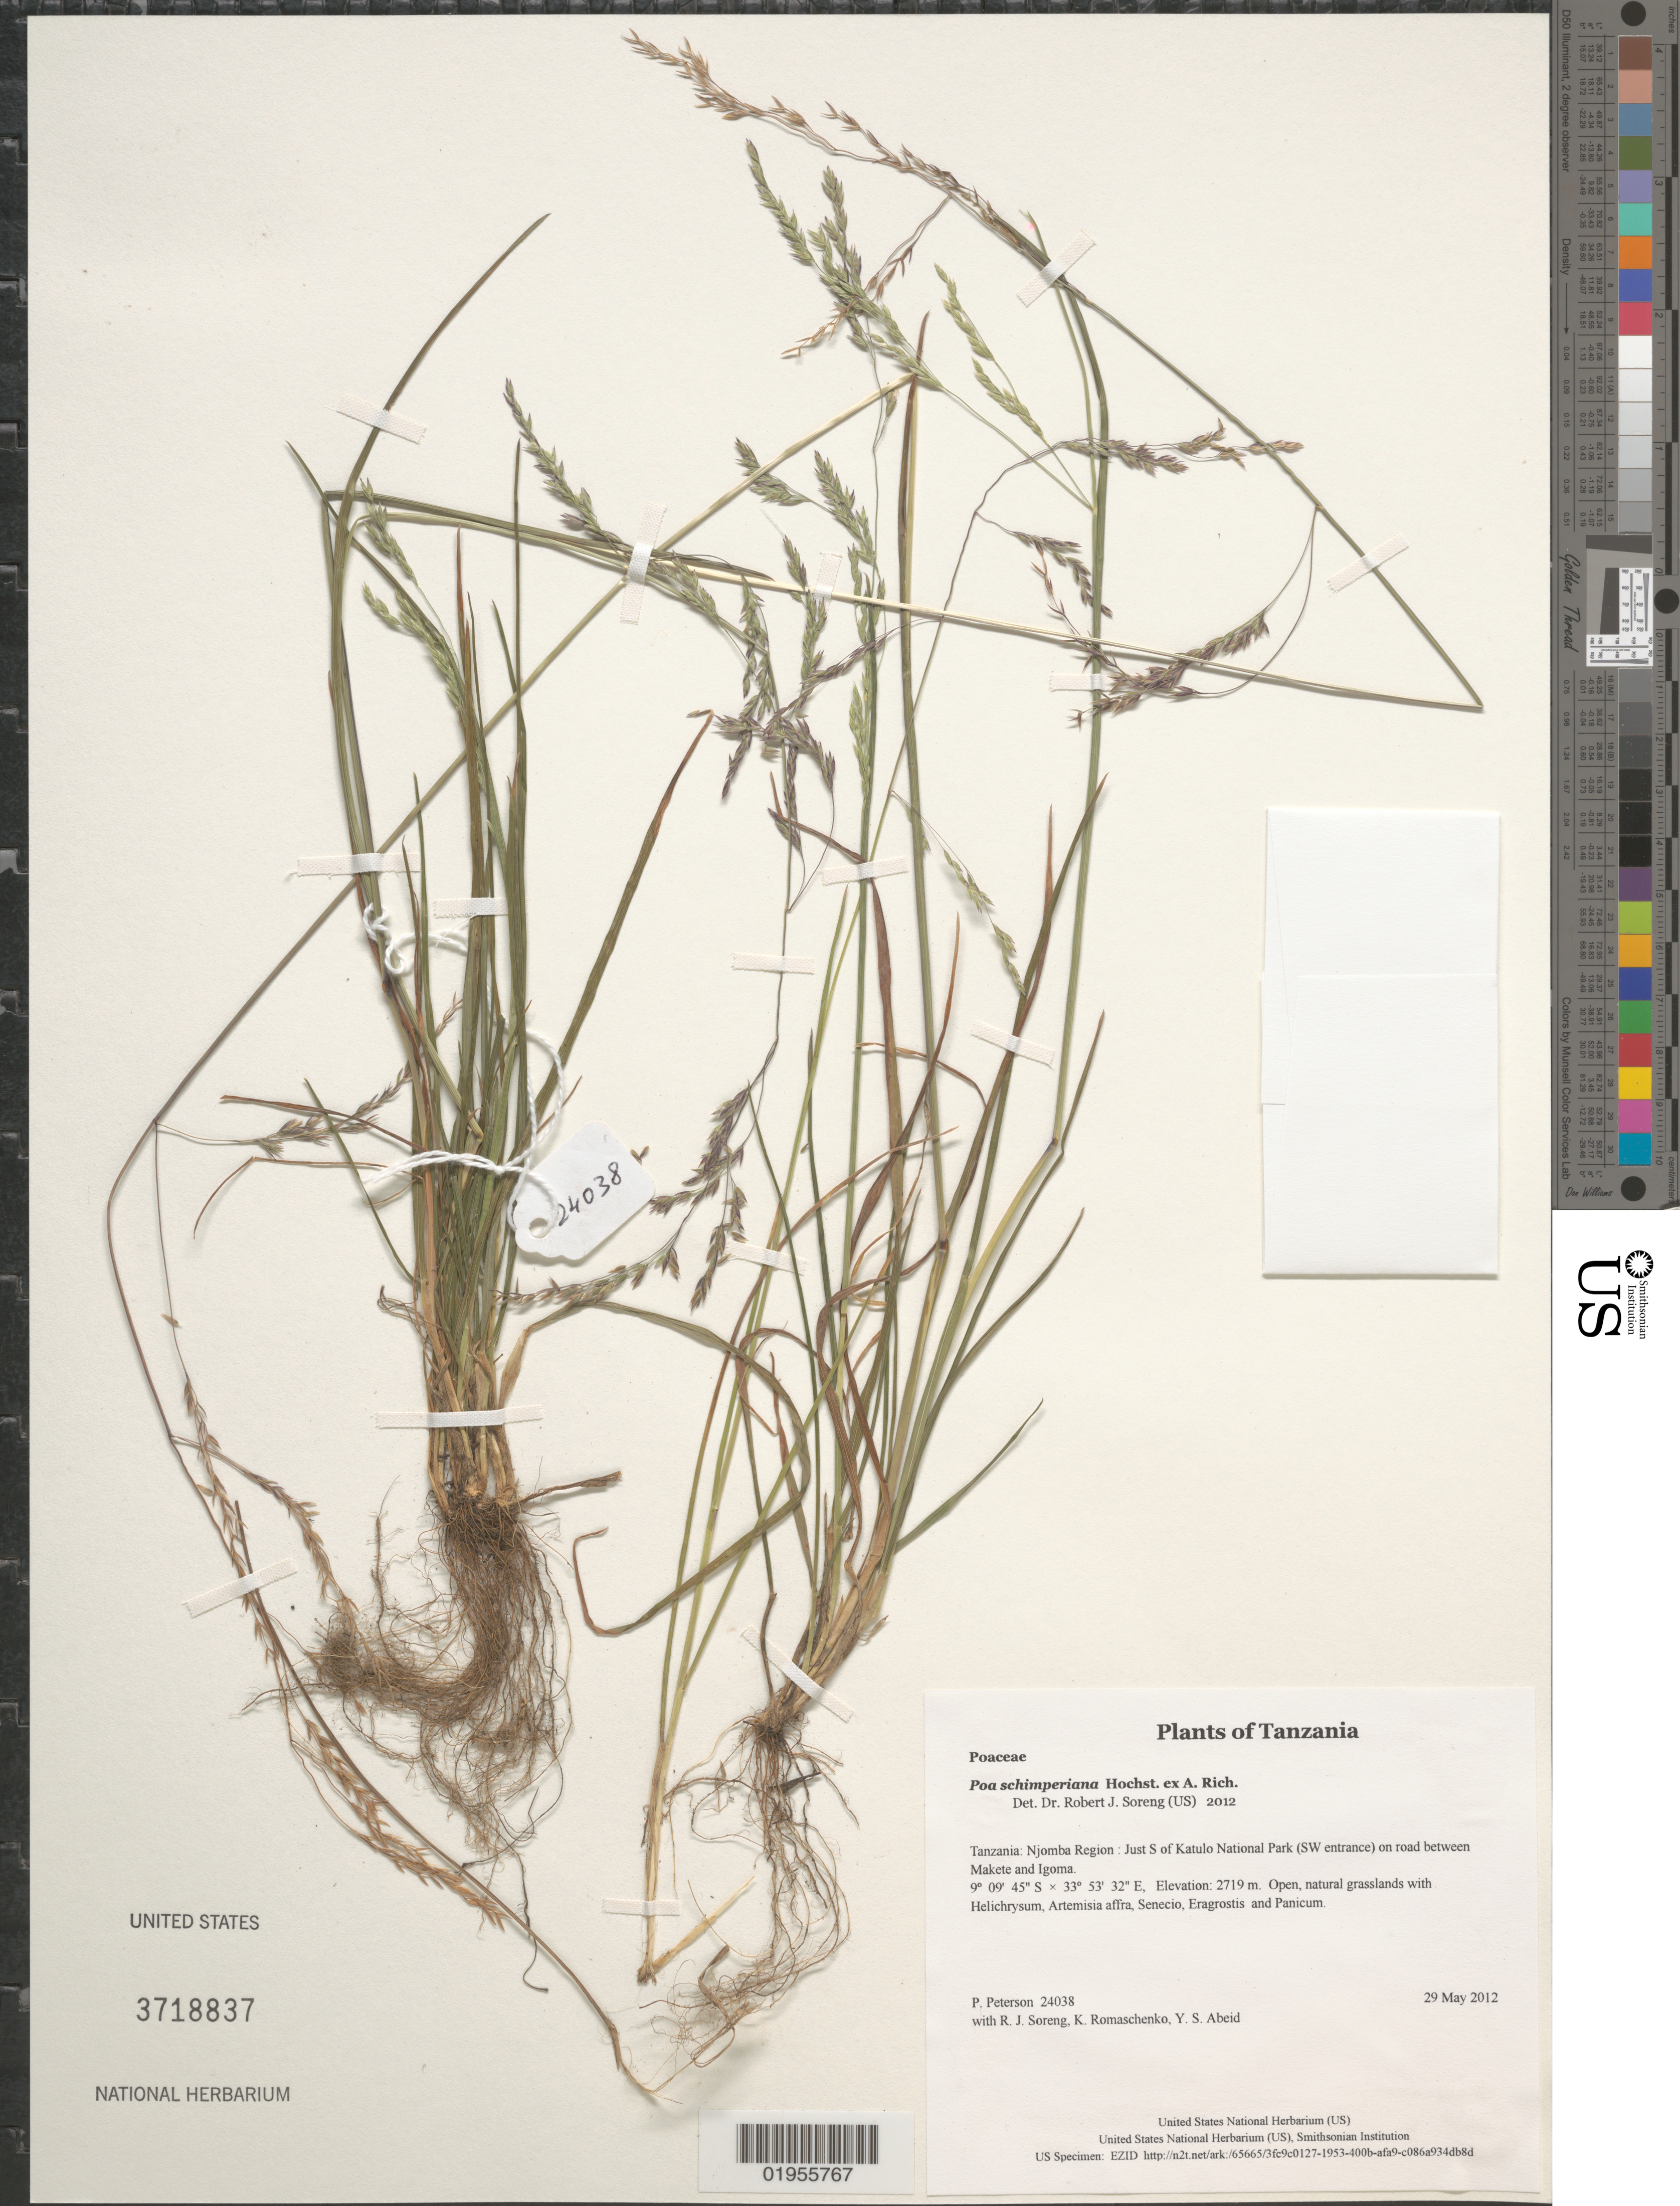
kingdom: Plantae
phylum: Tracheophyta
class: Liliopsida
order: Poales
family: Poaceae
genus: Poa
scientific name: Poa schimperiana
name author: Hochst. ex A. Rich.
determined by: Soreng, Robert J., Research Associate (BOT), Smithsonian Institution - National Museum of Natural History (UNITED STATES)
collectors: P. M. Peterson, R. J. Soreng, K. Romaschenko & Y. Abeid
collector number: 24038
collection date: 2012-05-29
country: Tanzania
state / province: Njombe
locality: Just S of Katulo National Park (SW entrance) on road between Makete and Igoma.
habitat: Open, natural grasslands with Helichrysum, Artemisia affra, Senecio, Eragrostis and Panicum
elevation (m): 2719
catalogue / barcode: US 3718837